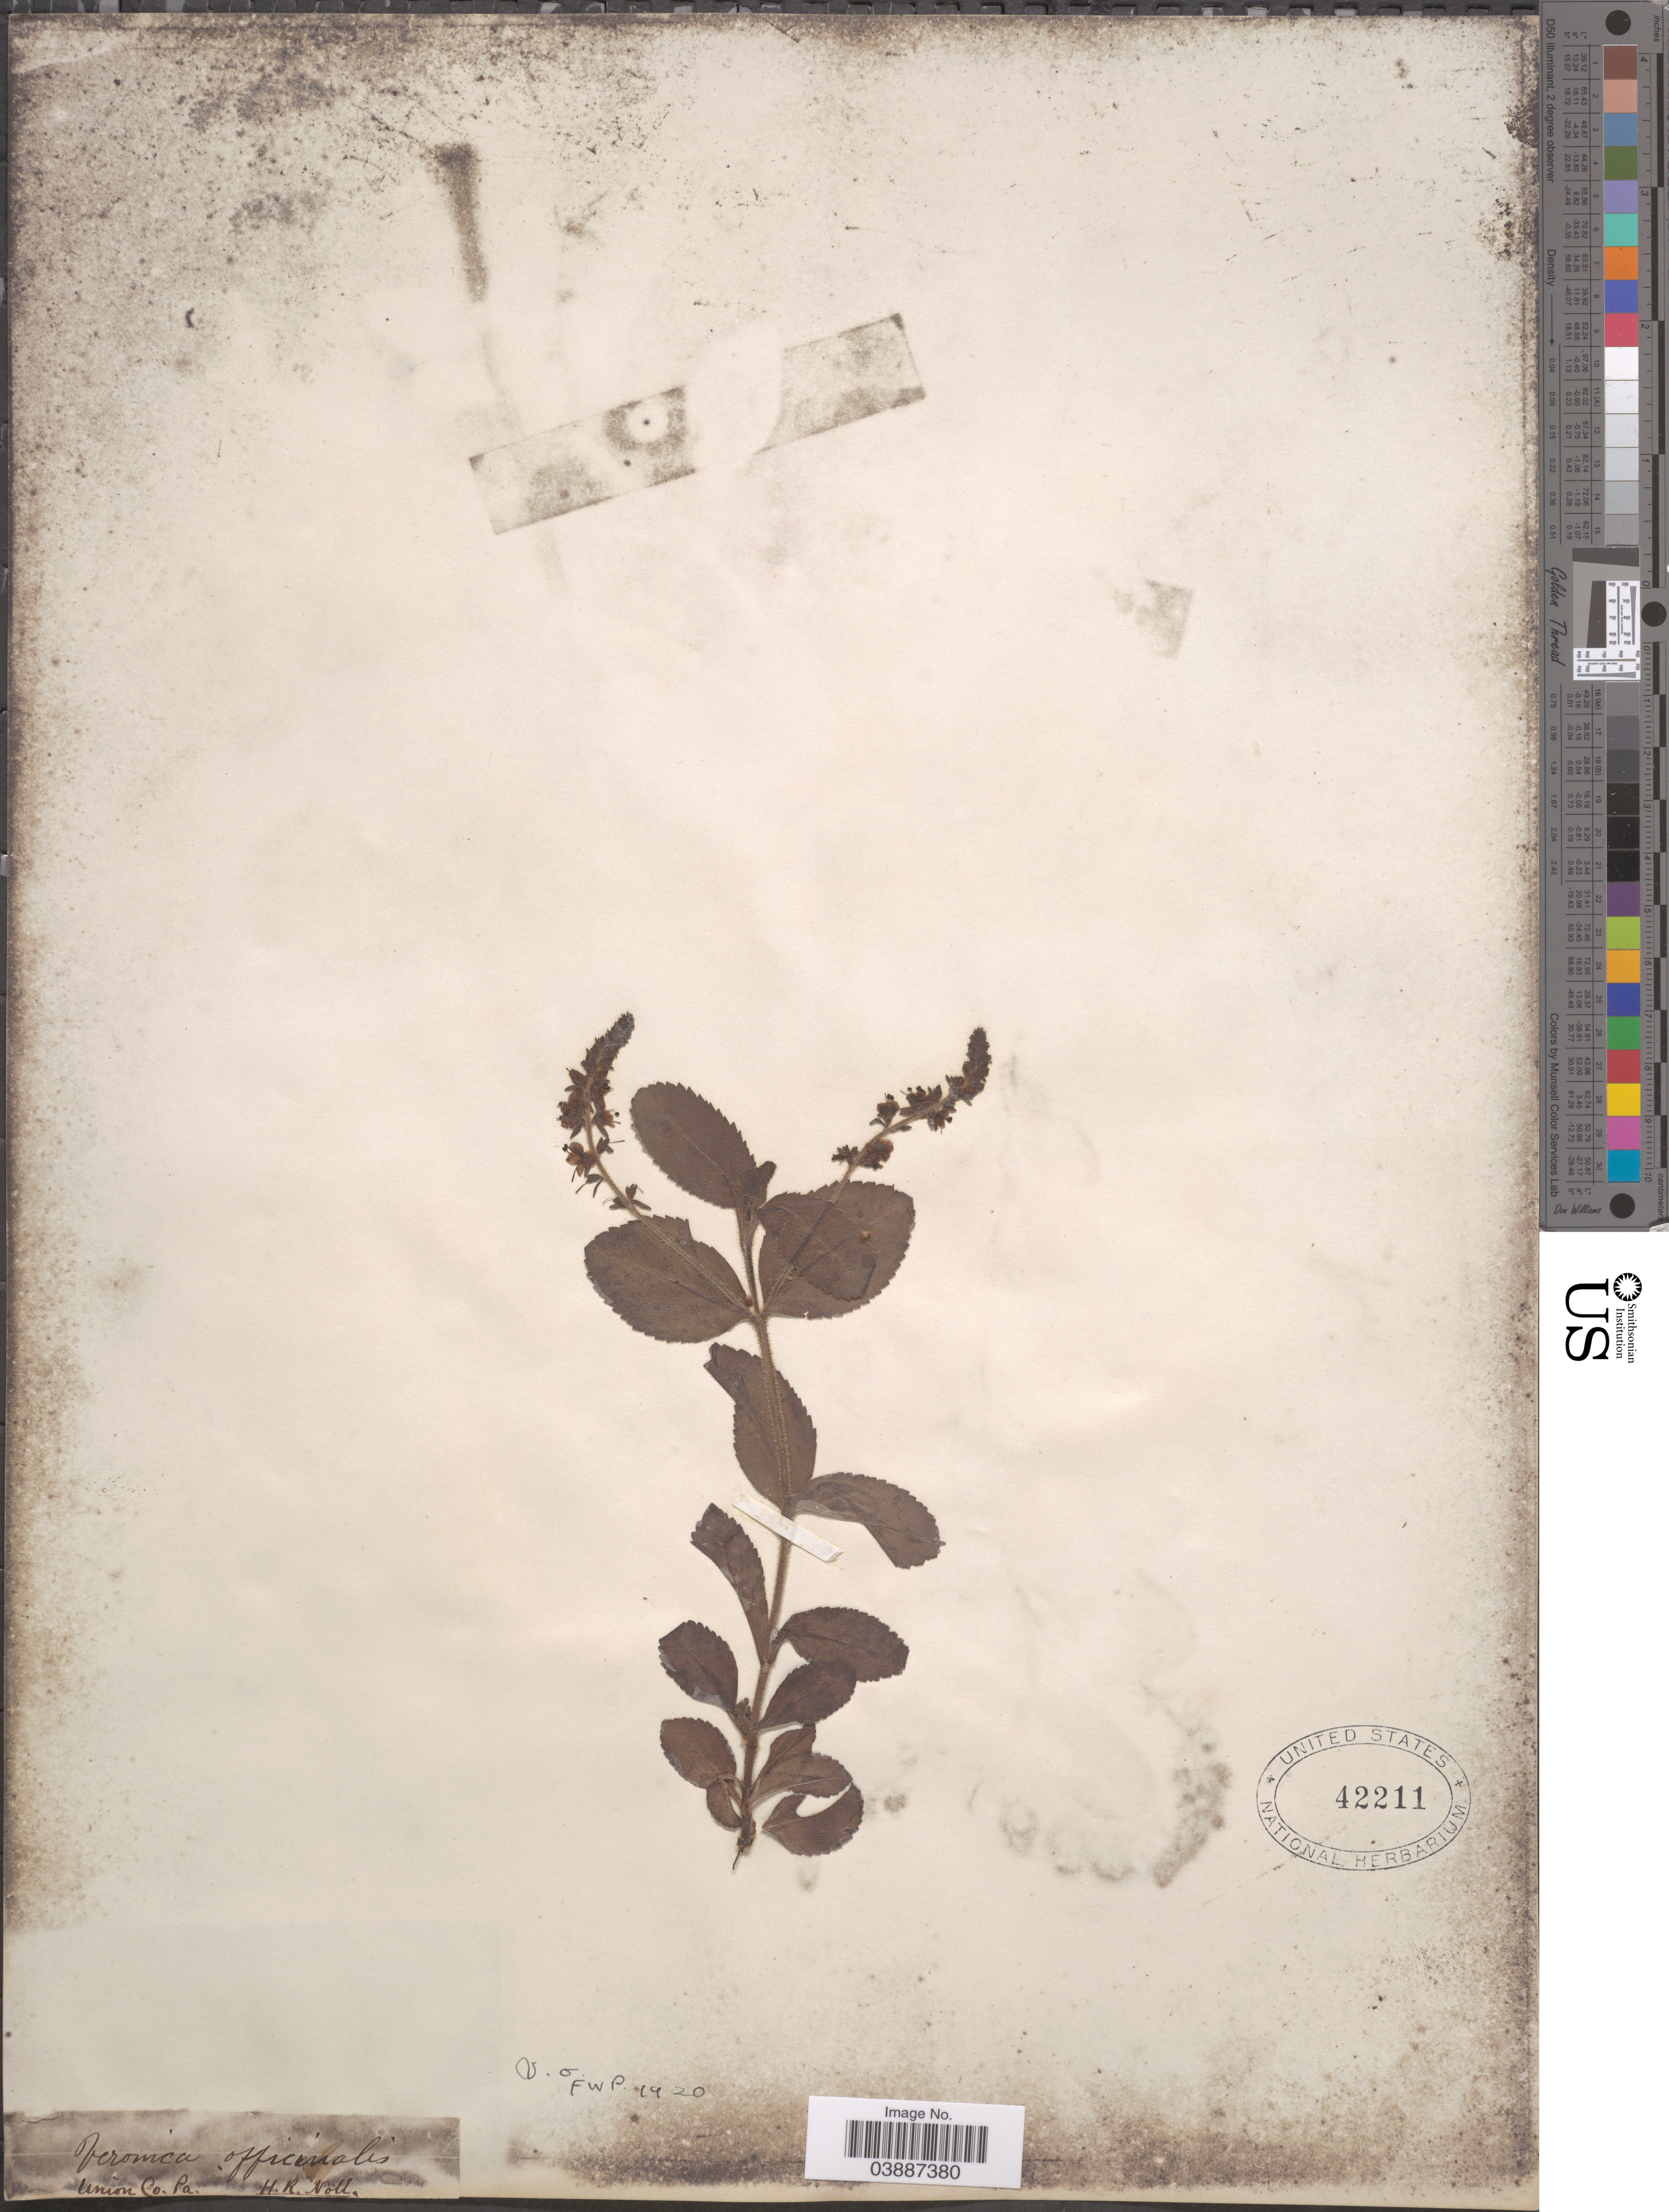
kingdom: Plantae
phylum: Tracheophyta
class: Magnoliopsida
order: Lamiales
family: Plantaginaceae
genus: Veronica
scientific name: Veronica officinalis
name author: L.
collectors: H. Noll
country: United States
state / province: Pennsylvania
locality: Union Co.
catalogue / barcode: US 42211